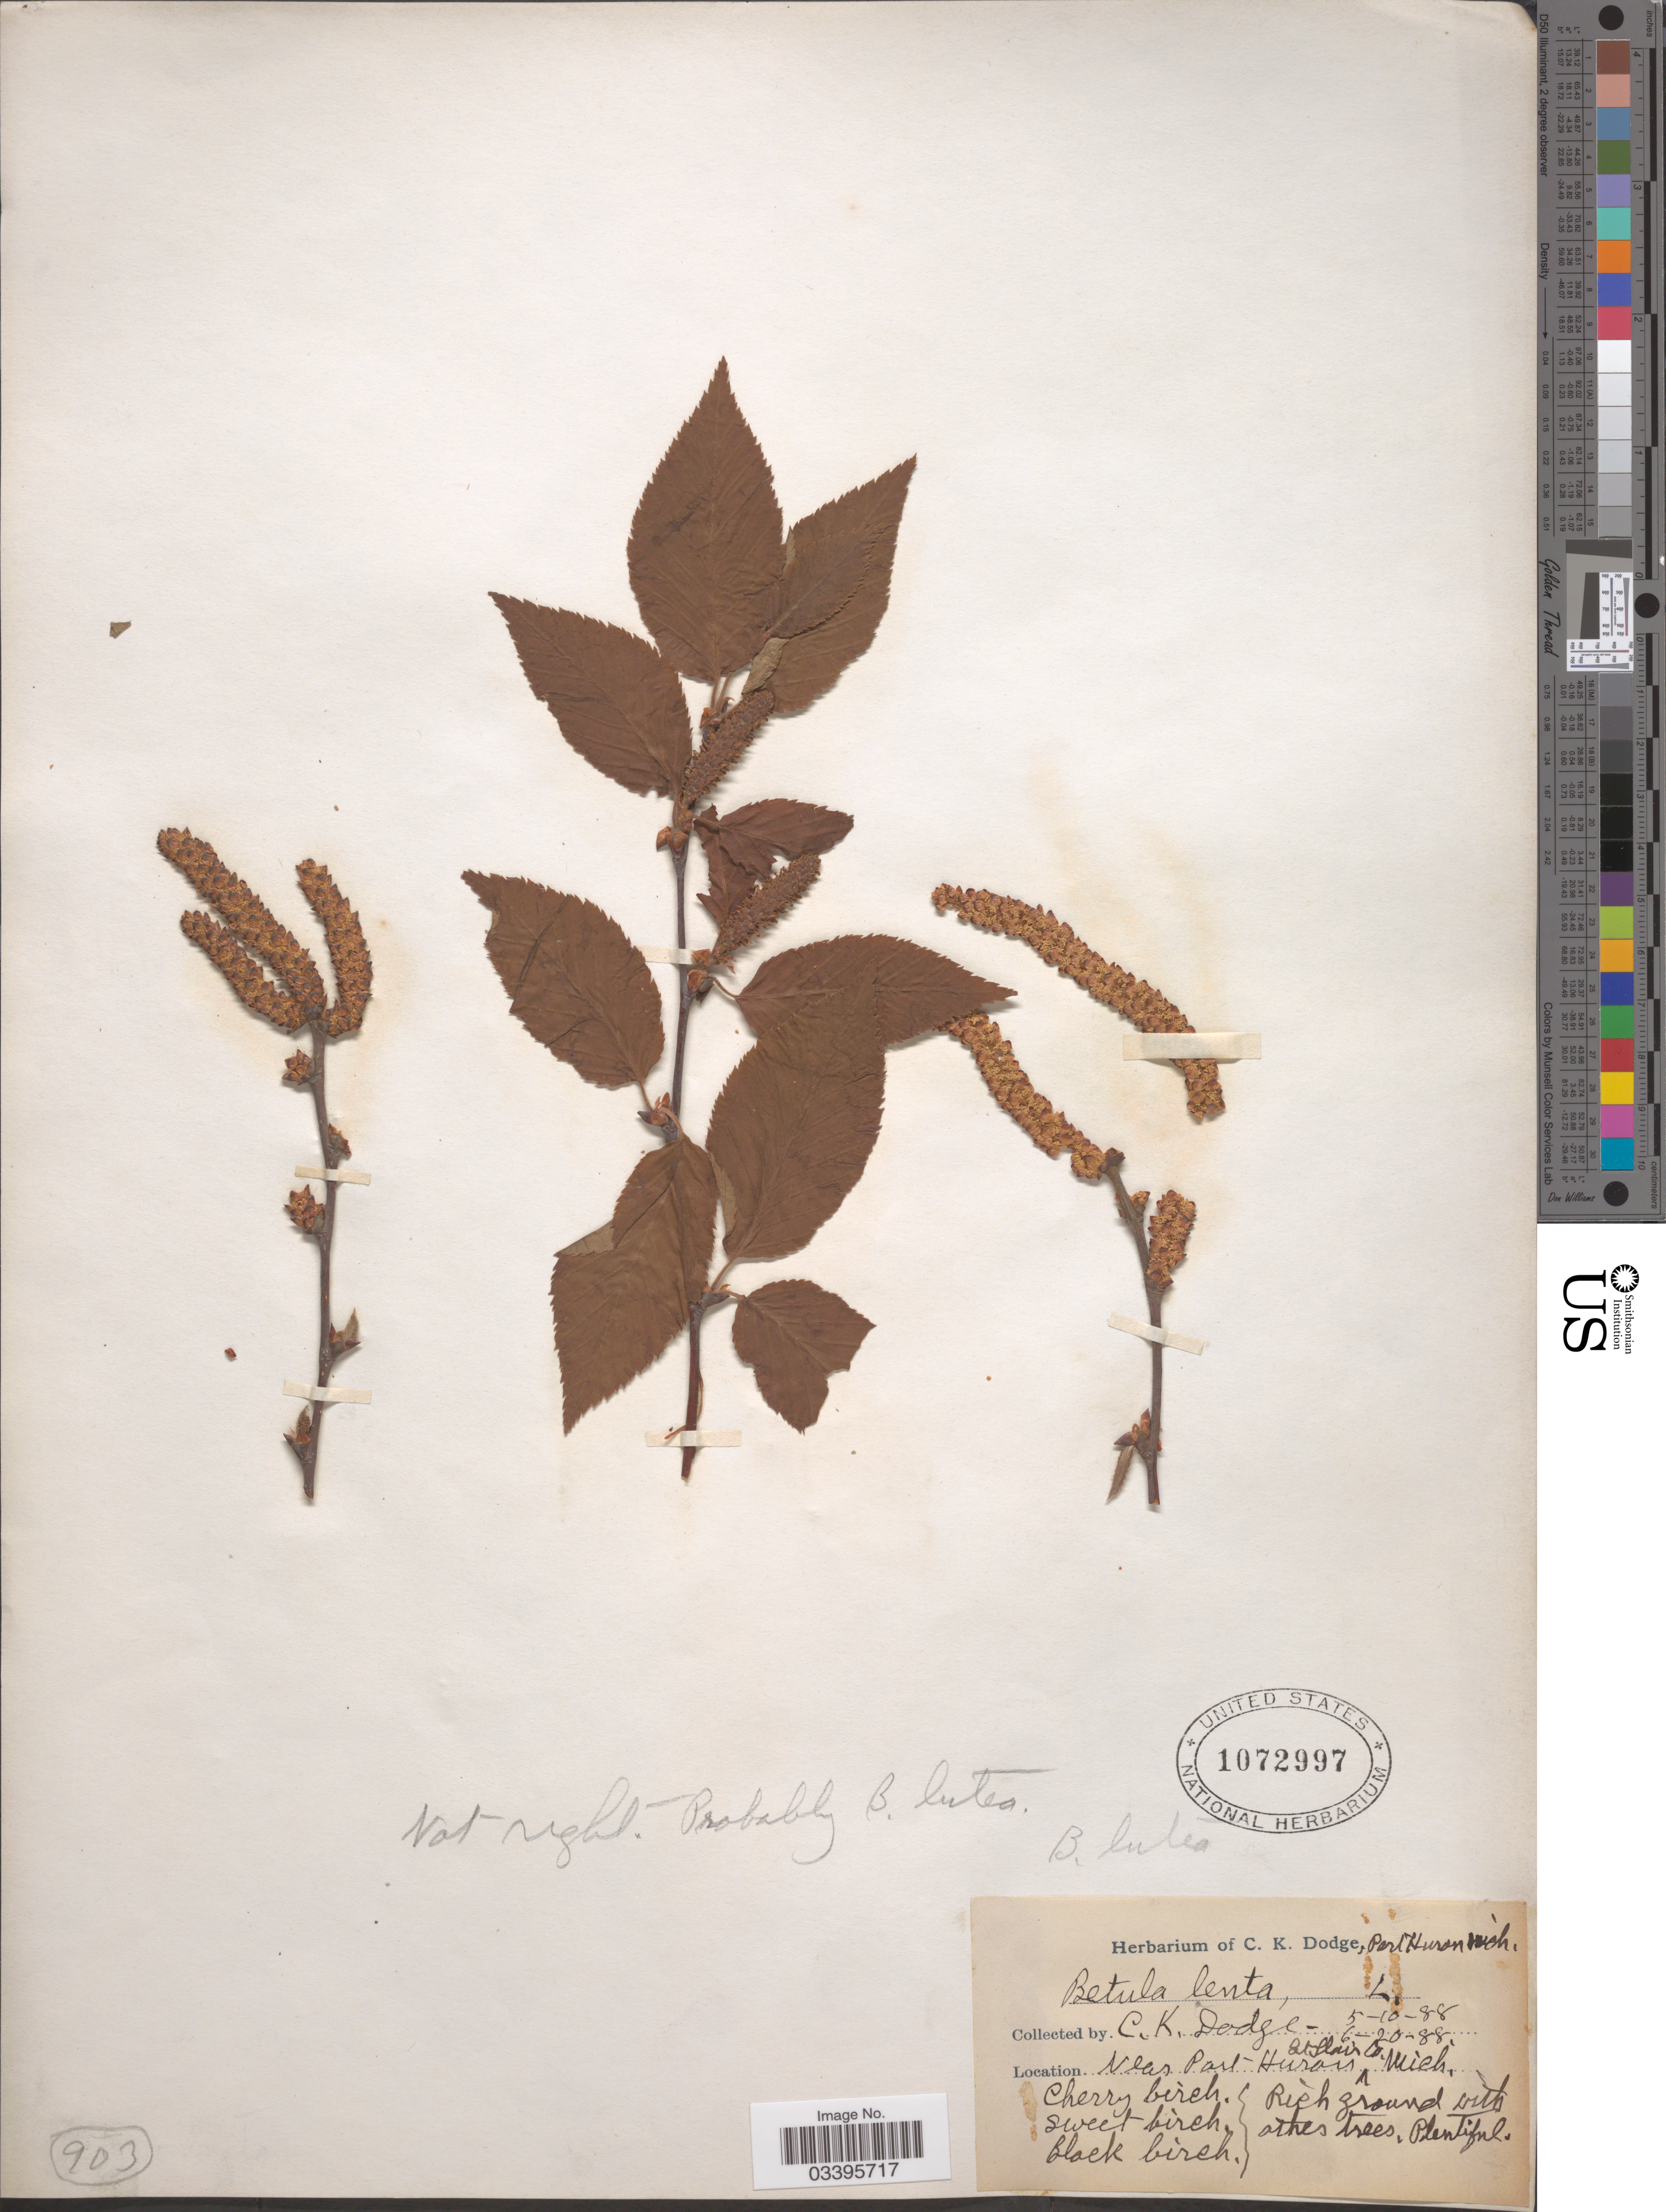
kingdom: Plantae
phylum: Tracheophyta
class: Magnoliopsida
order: Fagales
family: Betulaceae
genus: Betula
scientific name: Betula lutea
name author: F. Michx.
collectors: C. Dodge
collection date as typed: Transcribed d/m/y: 10/5/88 to 20/6/88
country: United States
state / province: Michigan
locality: Near Port Huron, St. Clair Co.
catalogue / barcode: US 1072997